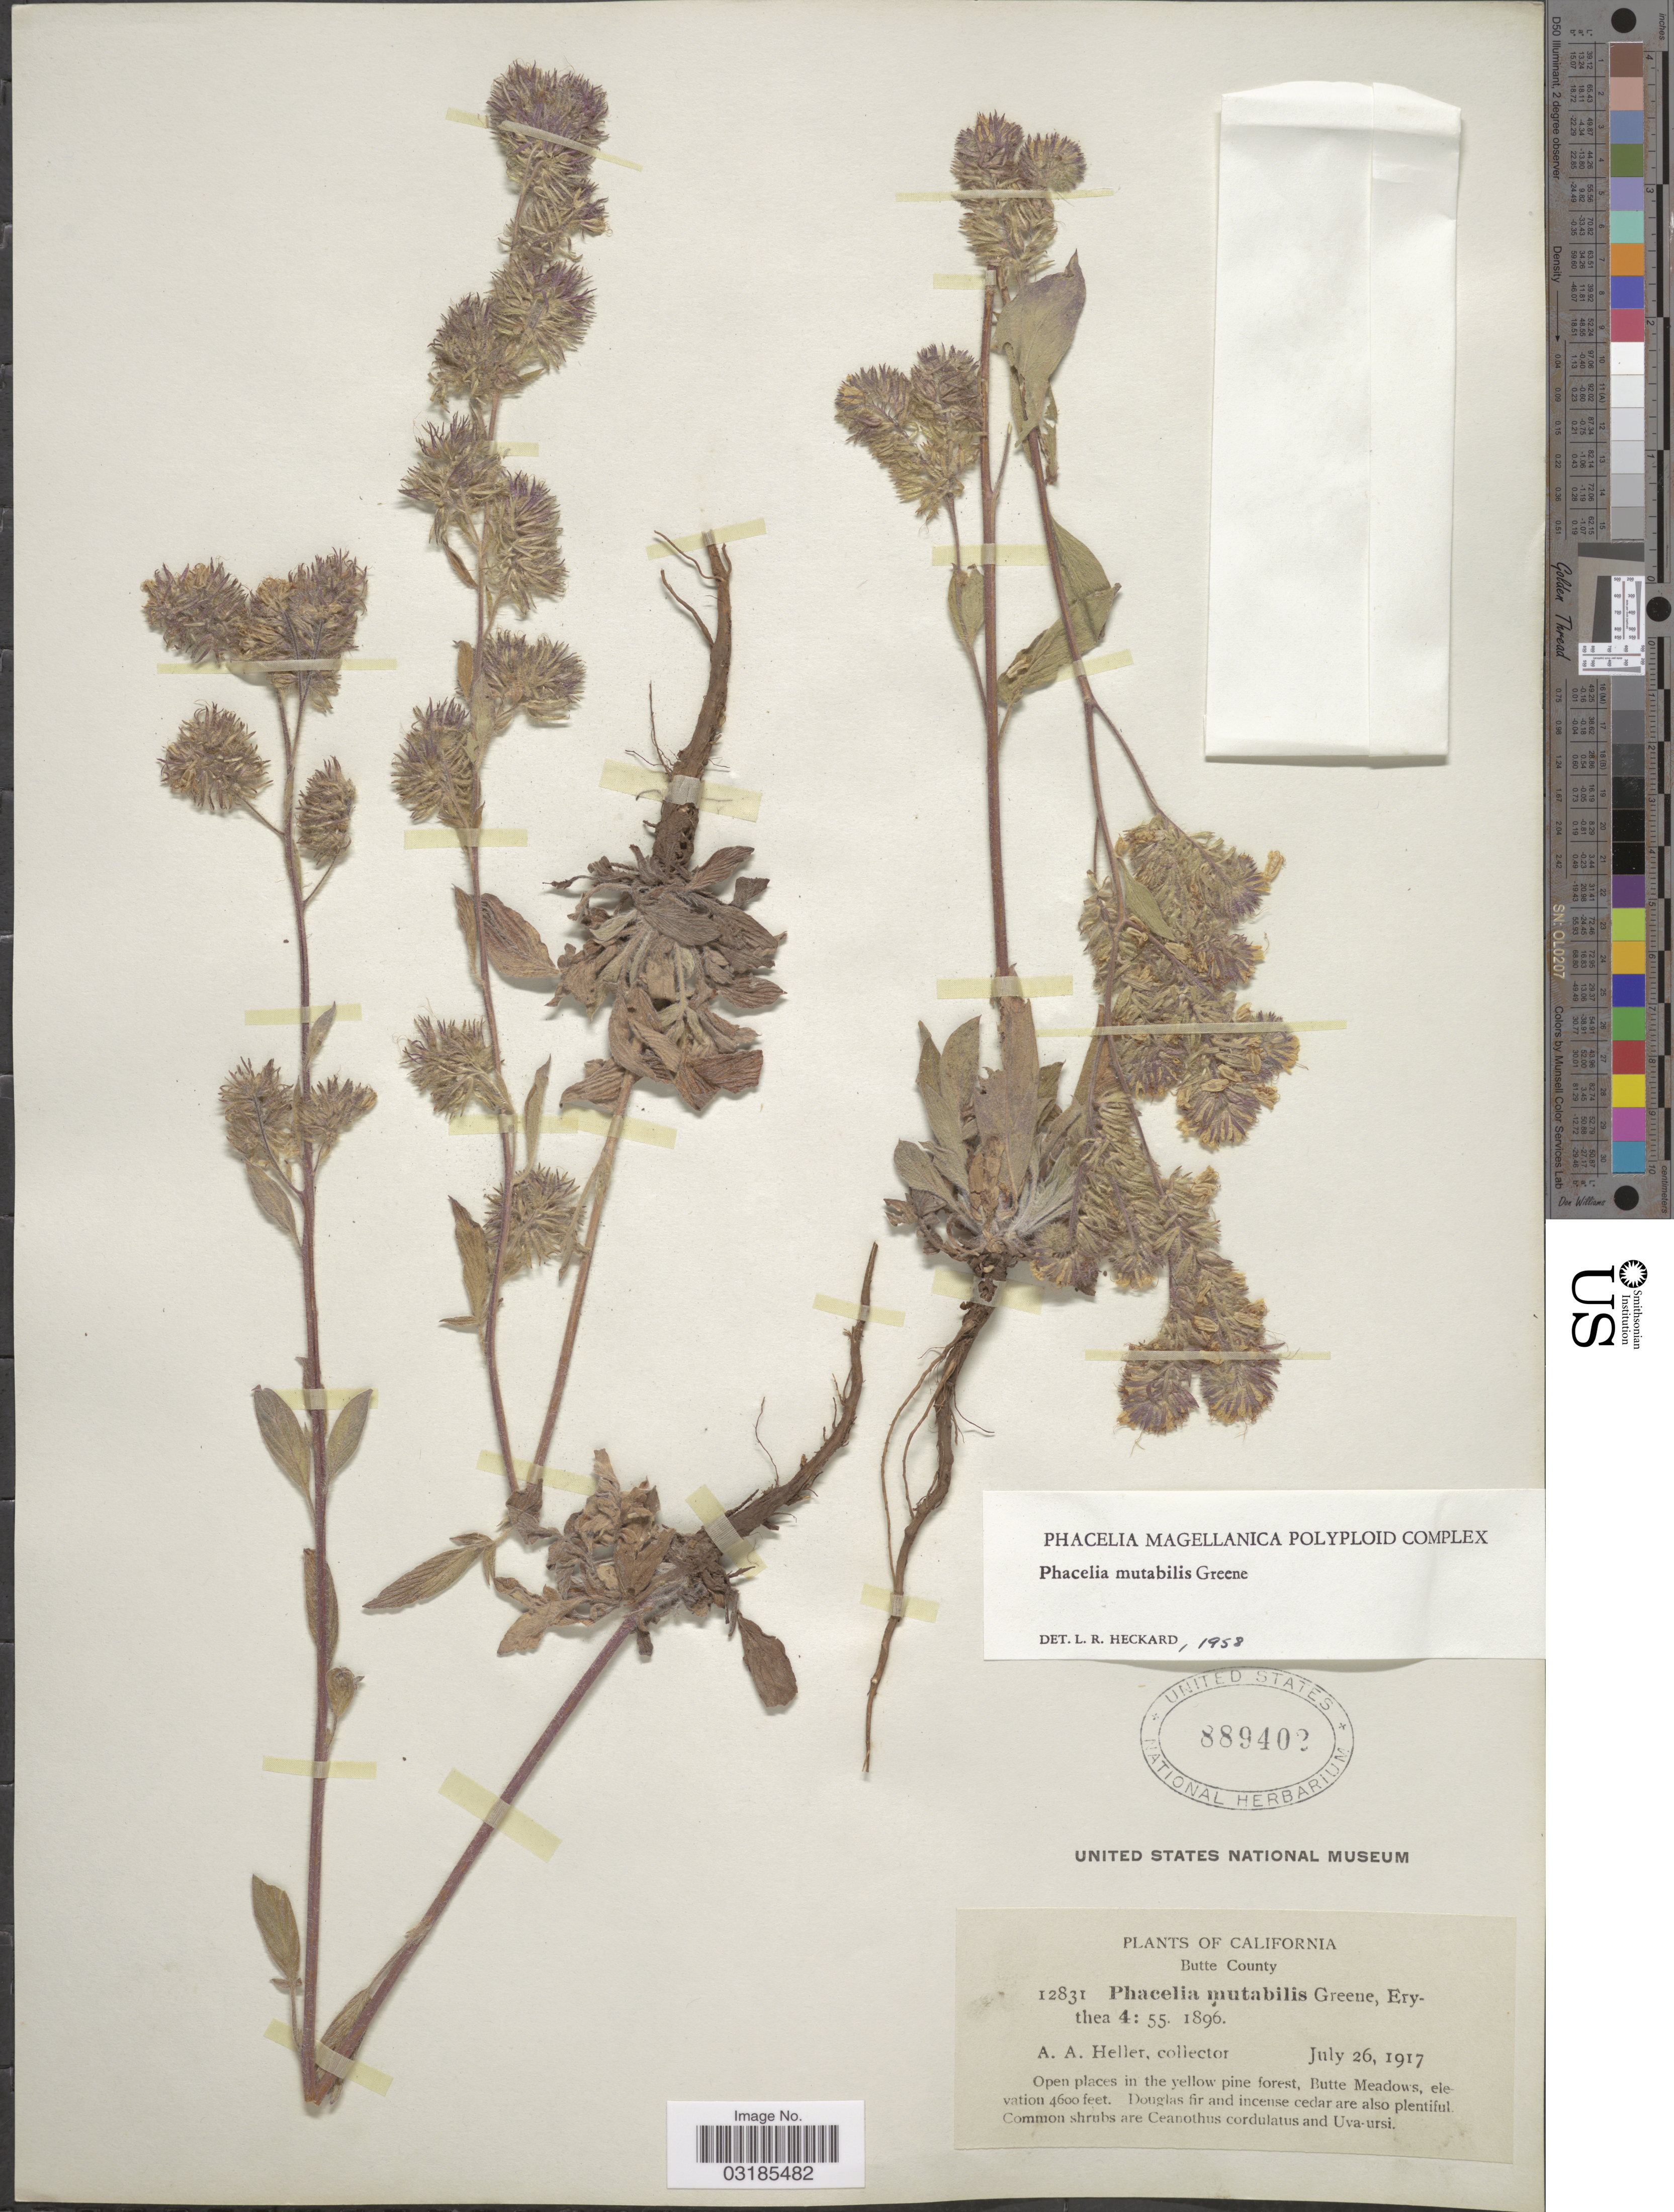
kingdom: Plantae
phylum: Tracheophyta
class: Magnoliopsida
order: Boraginales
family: Hydrophyllaceae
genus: Phacelia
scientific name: Phacelia mutabilis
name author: Greene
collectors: A. A. Heller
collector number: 12831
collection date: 1917-07-26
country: United States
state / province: California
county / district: Butte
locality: Butte County, Butte Meadows.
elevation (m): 1402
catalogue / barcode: US 889402